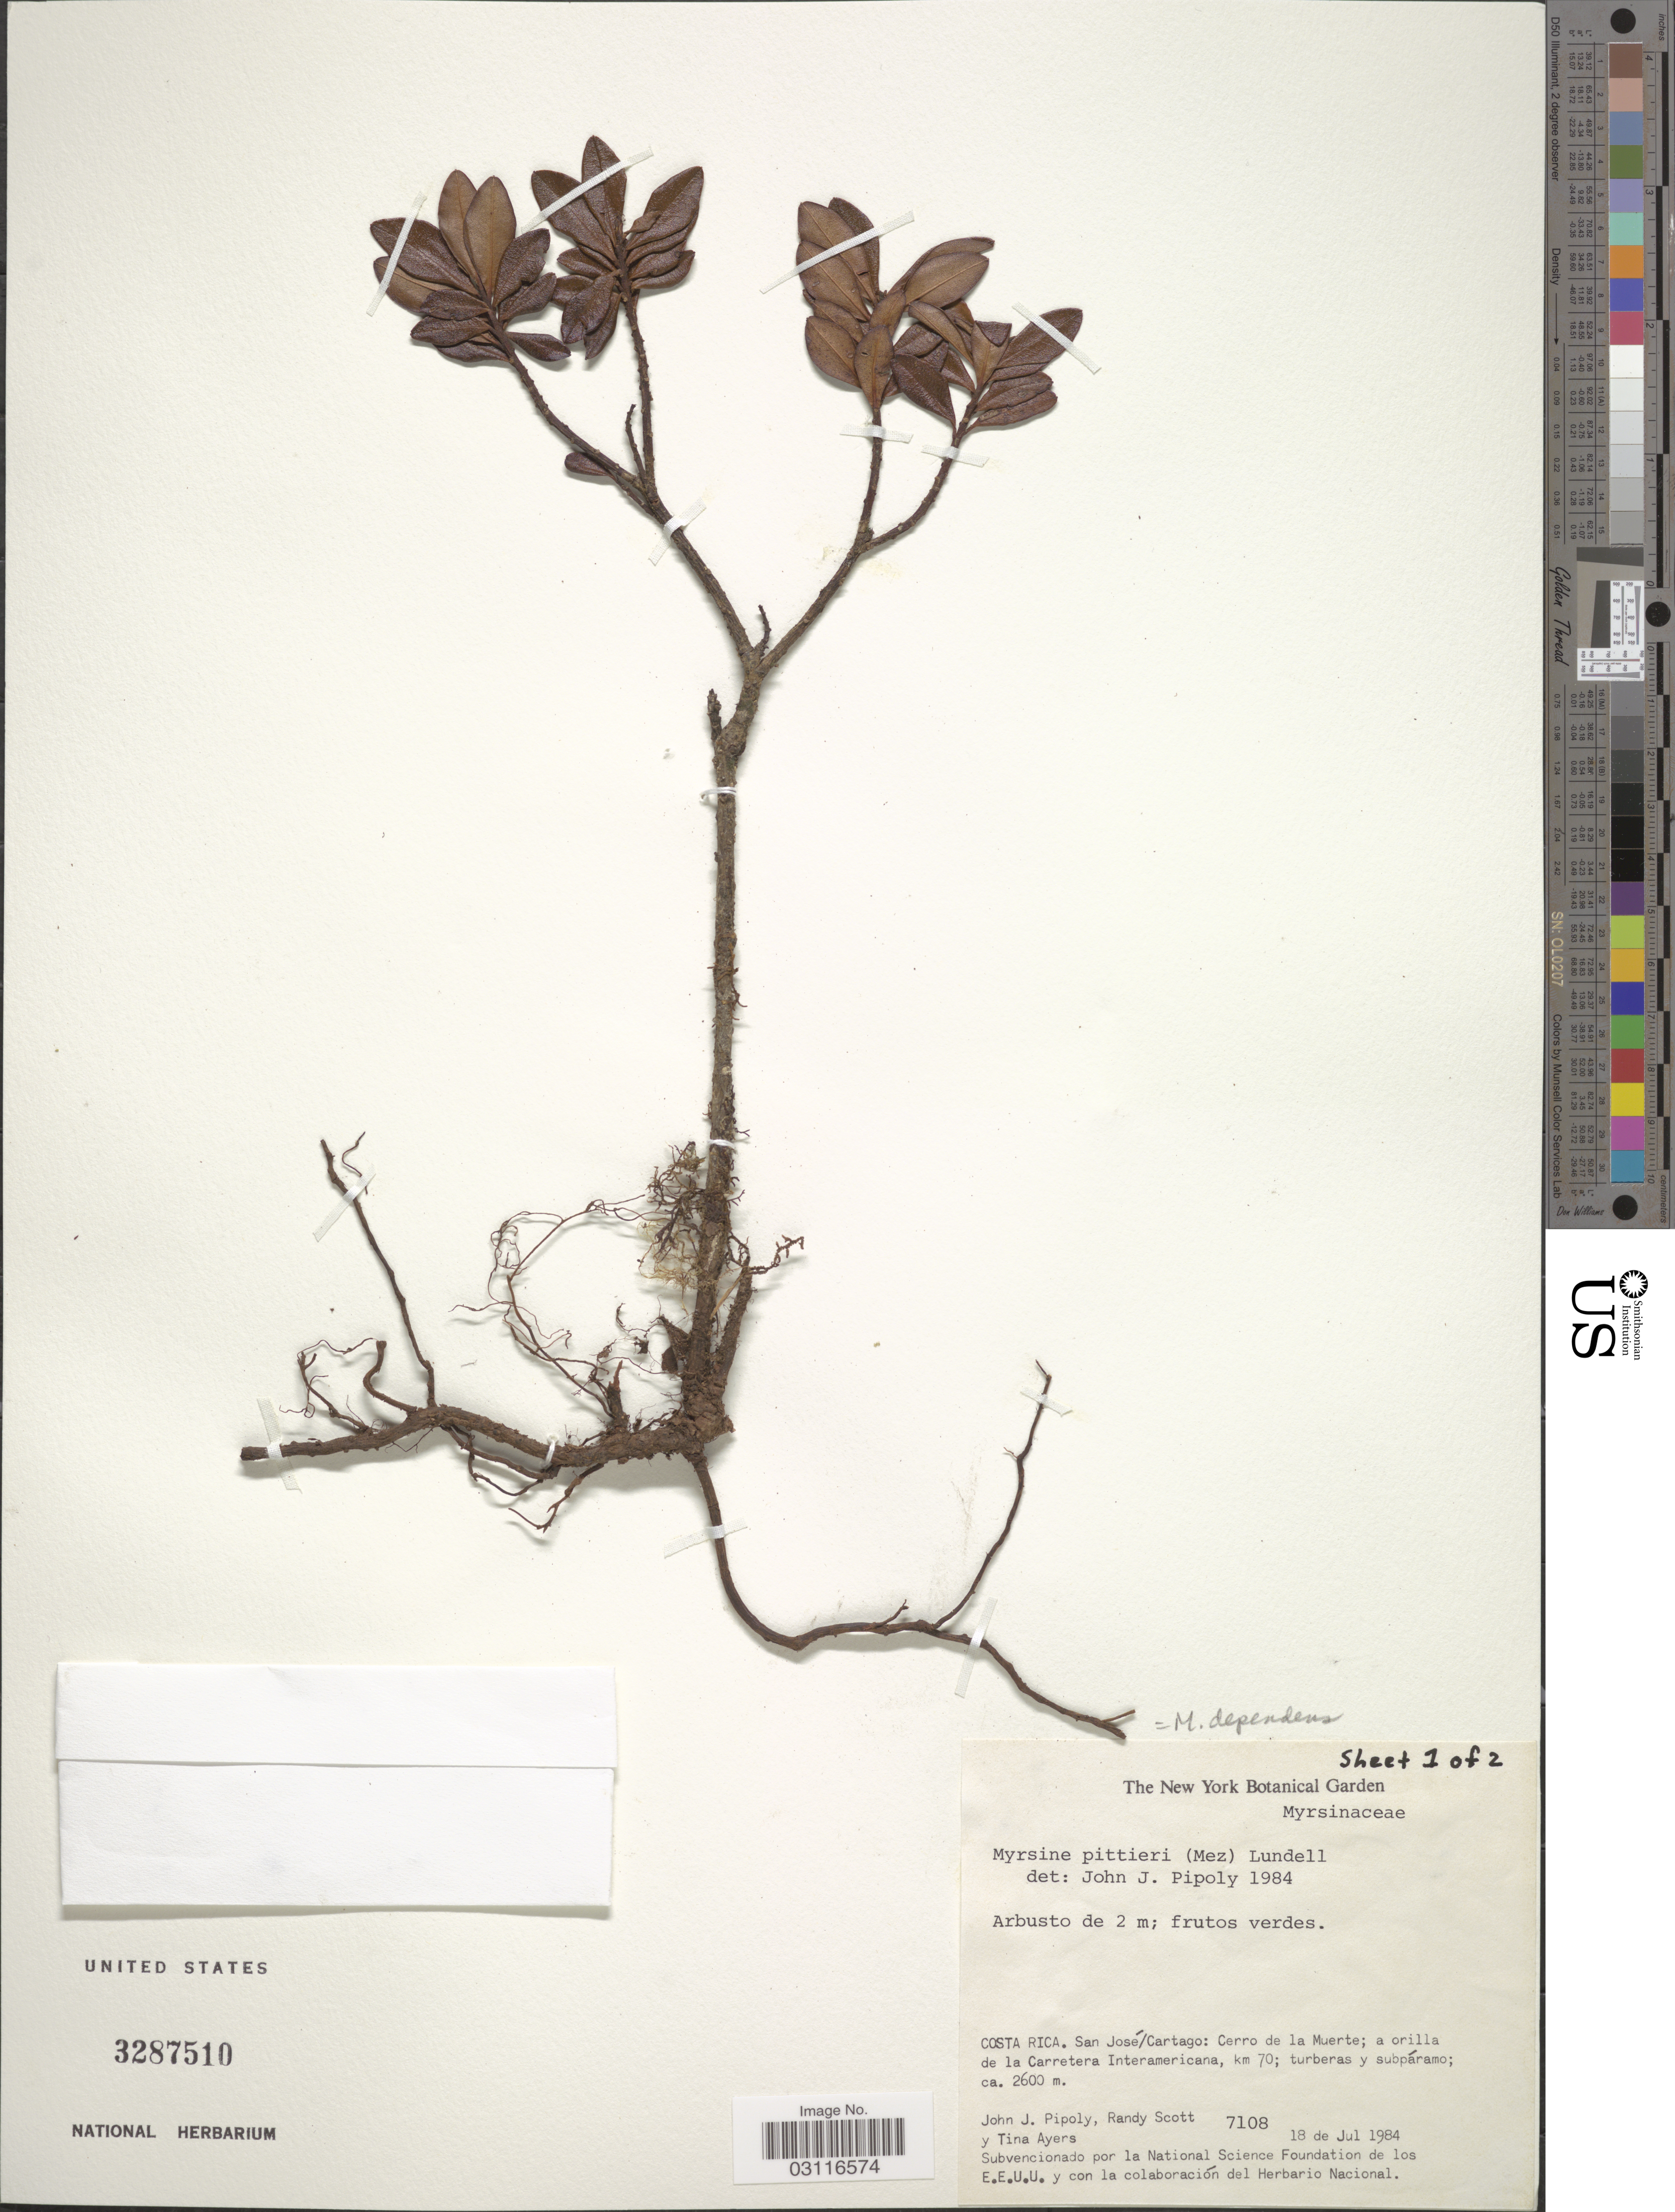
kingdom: Plantae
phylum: Tracheophyta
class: Magnoliopsida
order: Ericales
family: Primulaceae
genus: Myrsine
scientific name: Myrsine dependens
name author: (Ruiz & Pav.) Spreng.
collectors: J. J. Pipoly, R. Scott & T. J. Ayers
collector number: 7108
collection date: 1984-07-18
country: Costa Rica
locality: San José/Cartago: Cerro de la Muerte; a orilla de la Carretera Interamericana, km 70.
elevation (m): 2600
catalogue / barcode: US 3287510